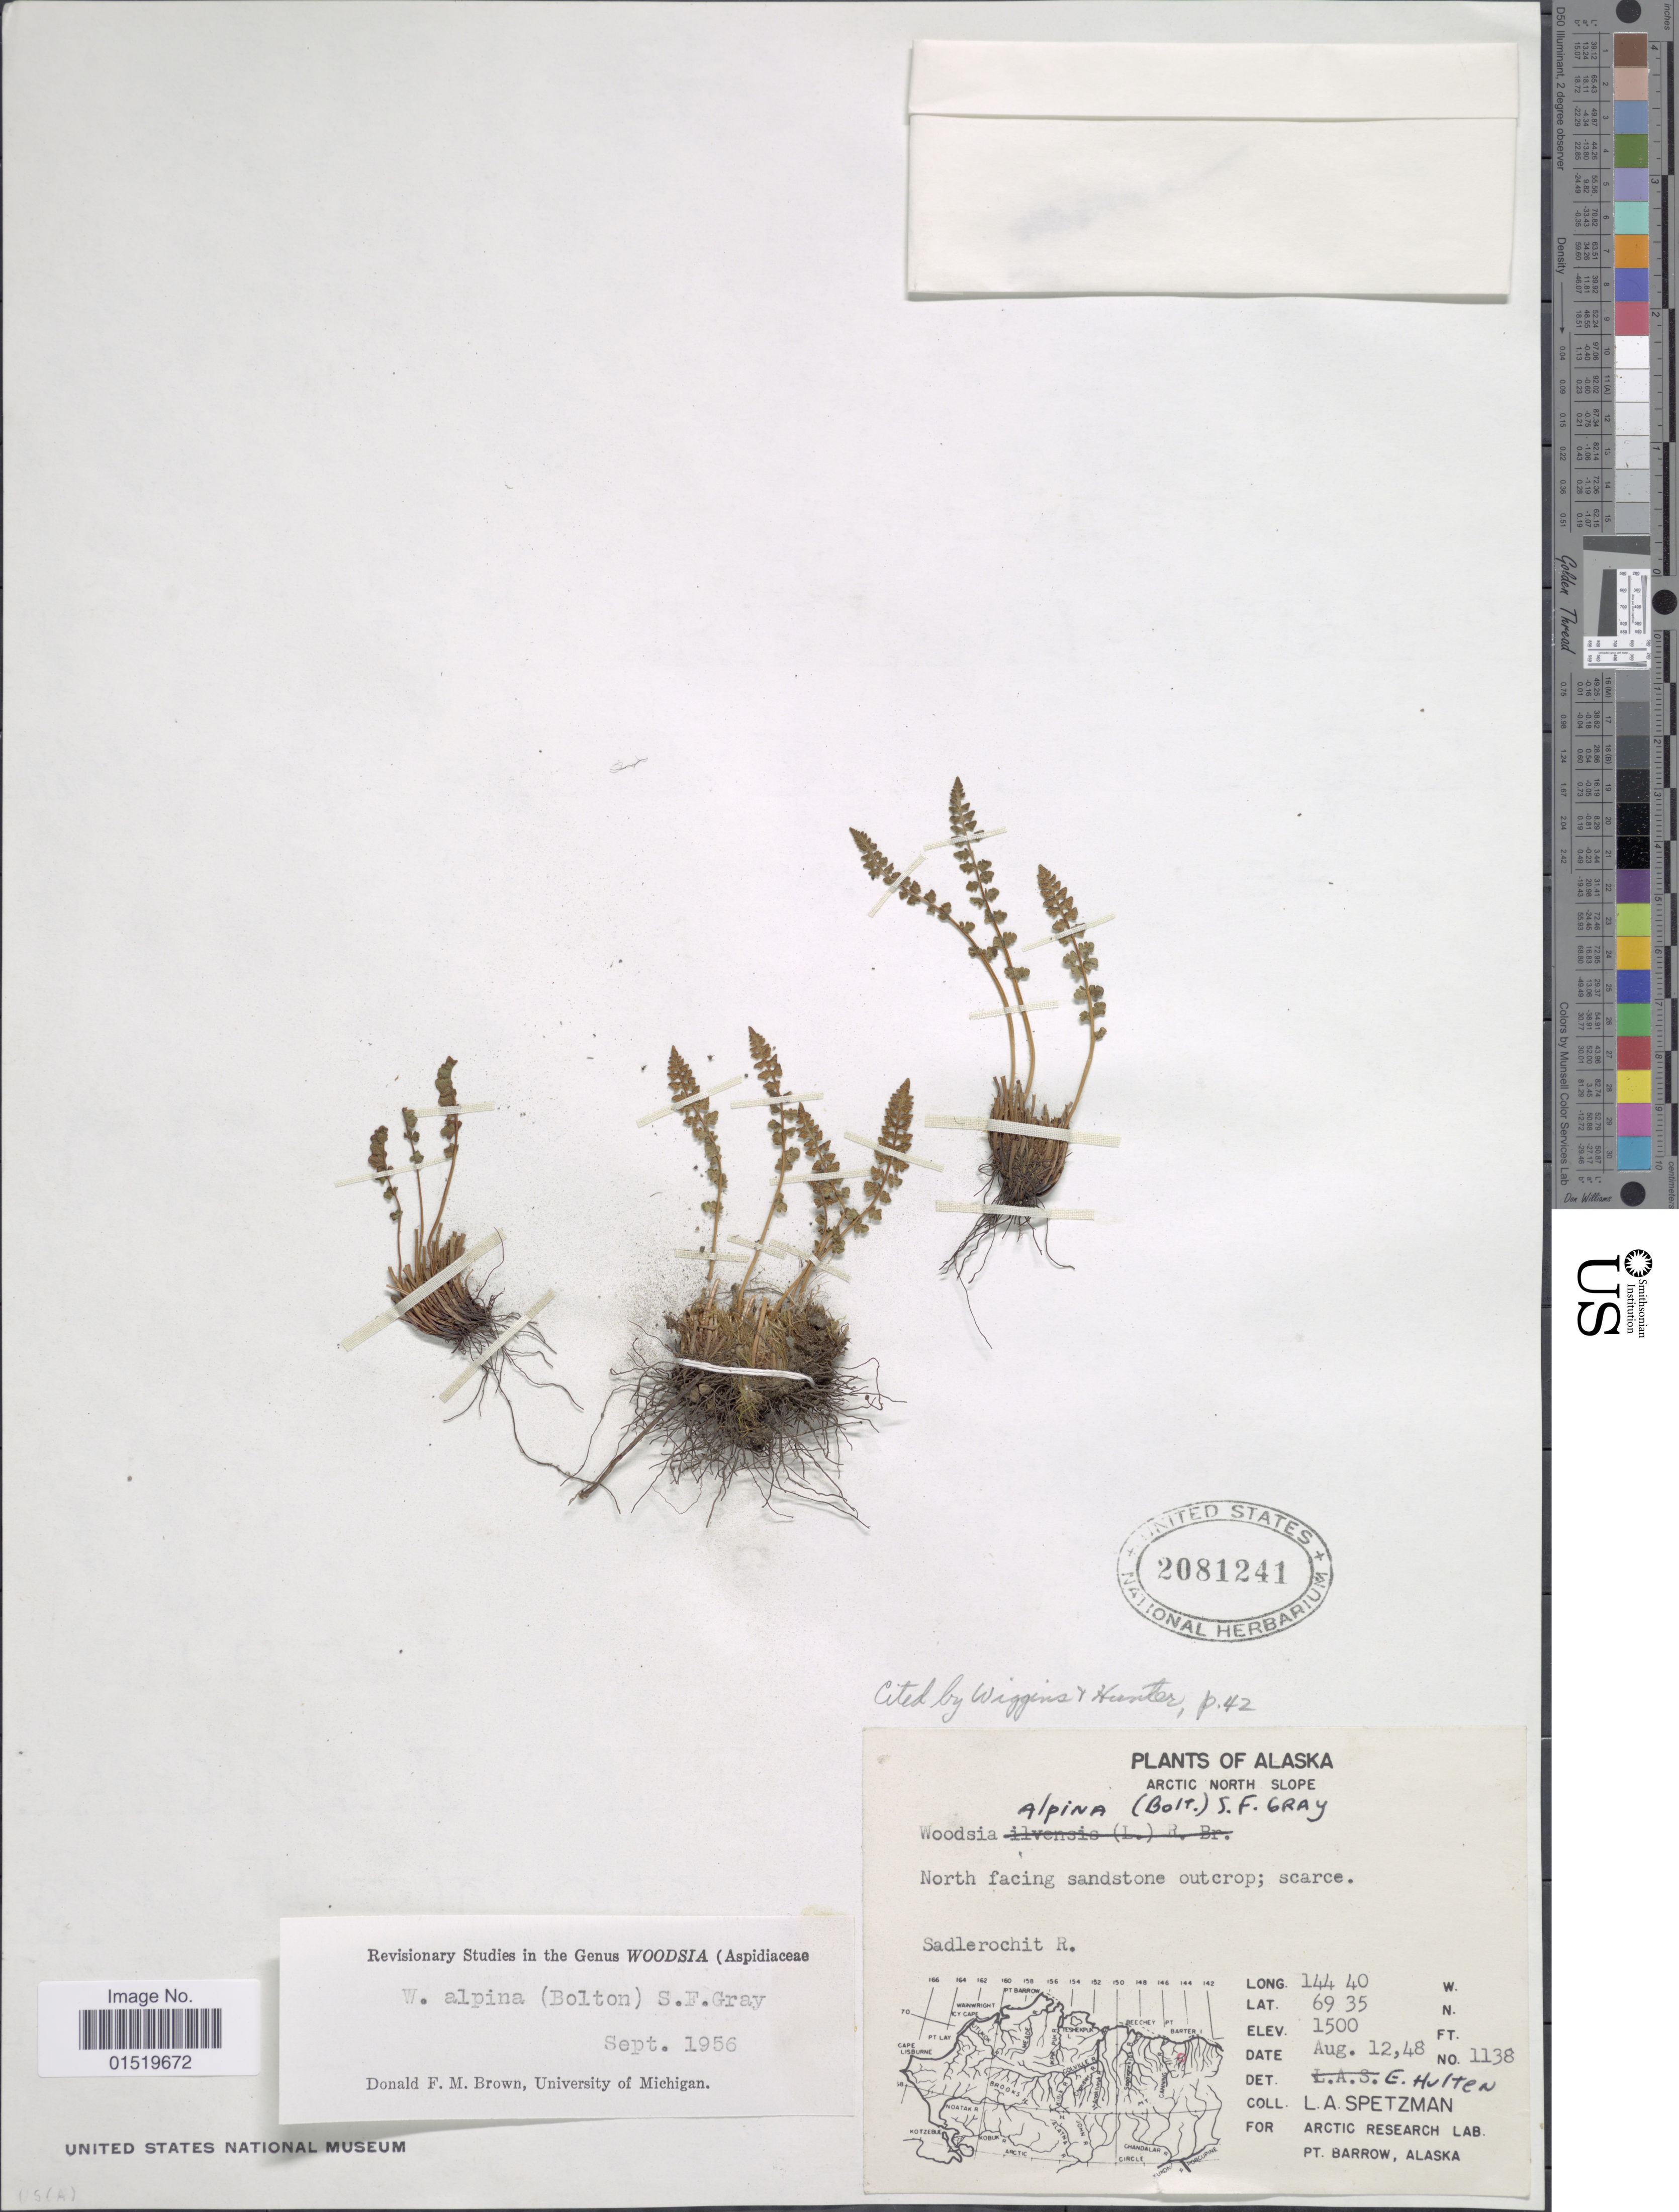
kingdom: Plantae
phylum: Tracheophyta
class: Polypodiopsida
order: Polypodiales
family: Woodsiaceae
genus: Woodsia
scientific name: Woodsia alpina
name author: (Bolton) S.F. Gray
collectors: L. Spetzman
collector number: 1138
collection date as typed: Transcribed d/m/y: 12/8/48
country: United States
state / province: Alaska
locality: Arctic north slope, North facing sandstone outcrop; scarce. Sadlerochit R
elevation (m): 457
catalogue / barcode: US 2081241